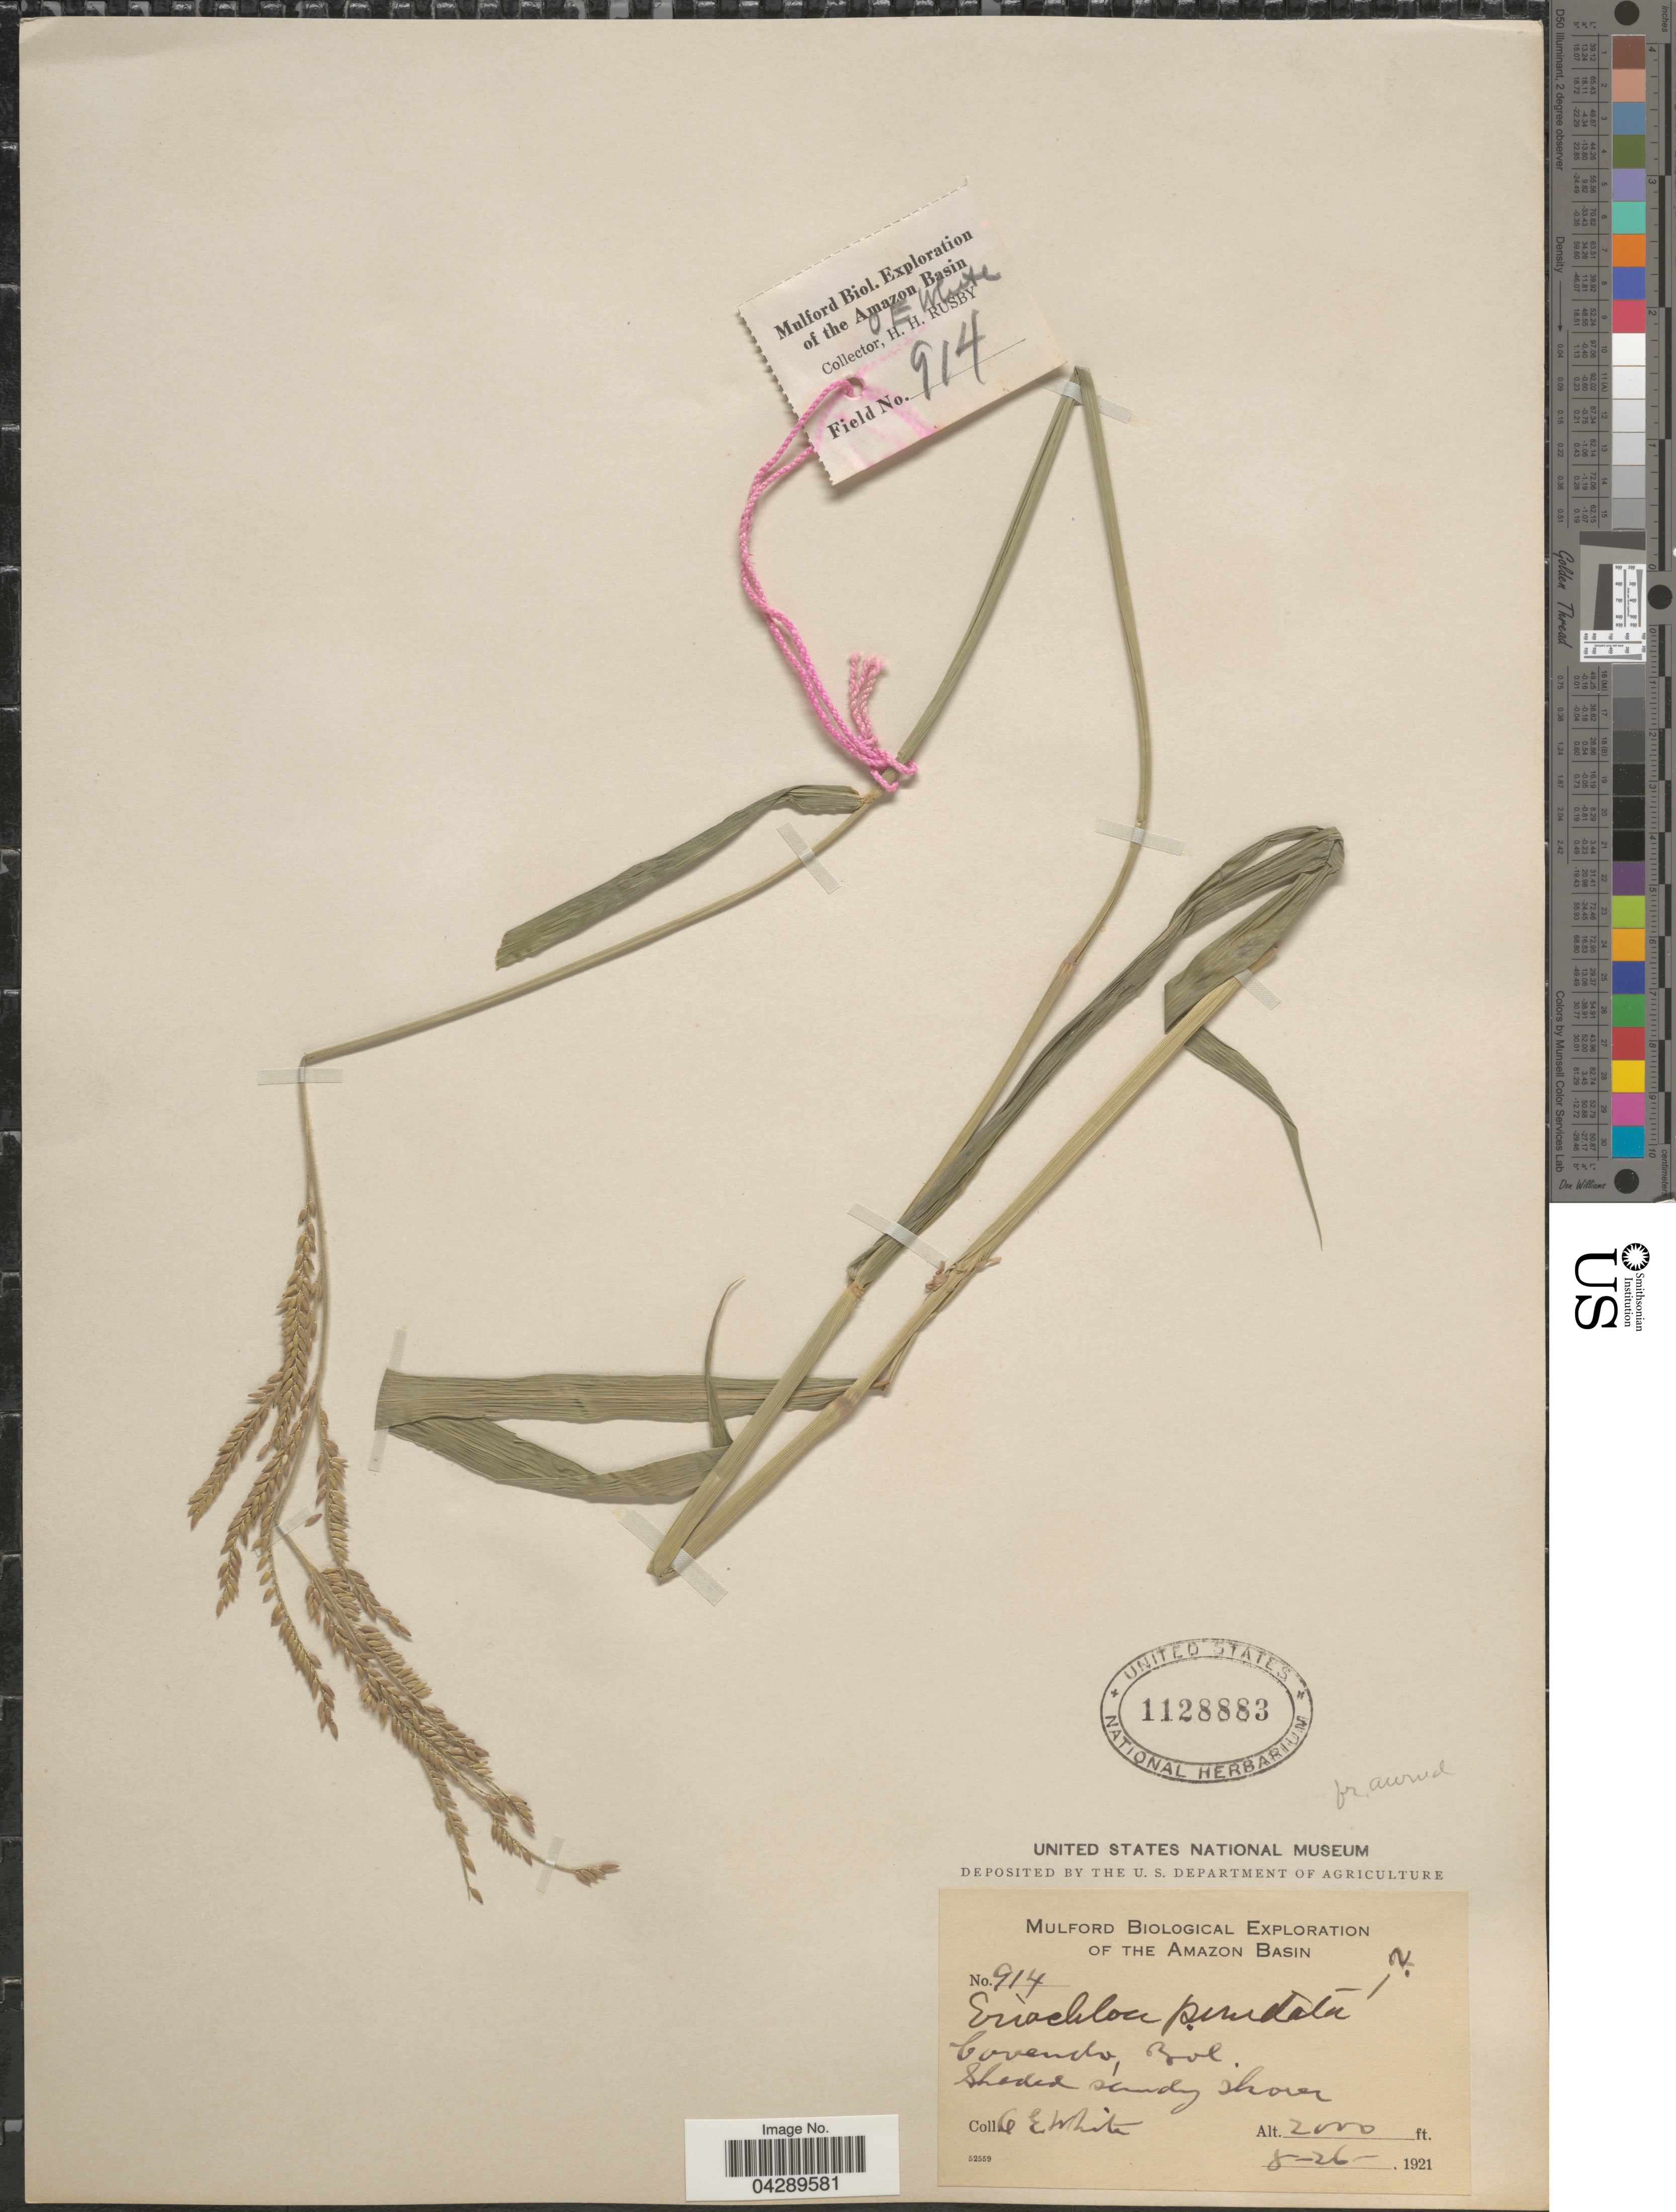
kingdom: Plantae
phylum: Tracheophyta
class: Liliopsida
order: Poales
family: Poaceae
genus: Eriochloa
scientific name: Eriochloa punctata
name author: (L.) Desv. ex Ham.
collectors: O. E. White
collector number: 914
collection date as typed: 8-26-1921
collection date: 1921-08-26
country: Bolivia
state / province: La Paz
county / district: Sud Yungas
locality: Covendo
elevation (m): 610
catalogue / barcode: US 1128883